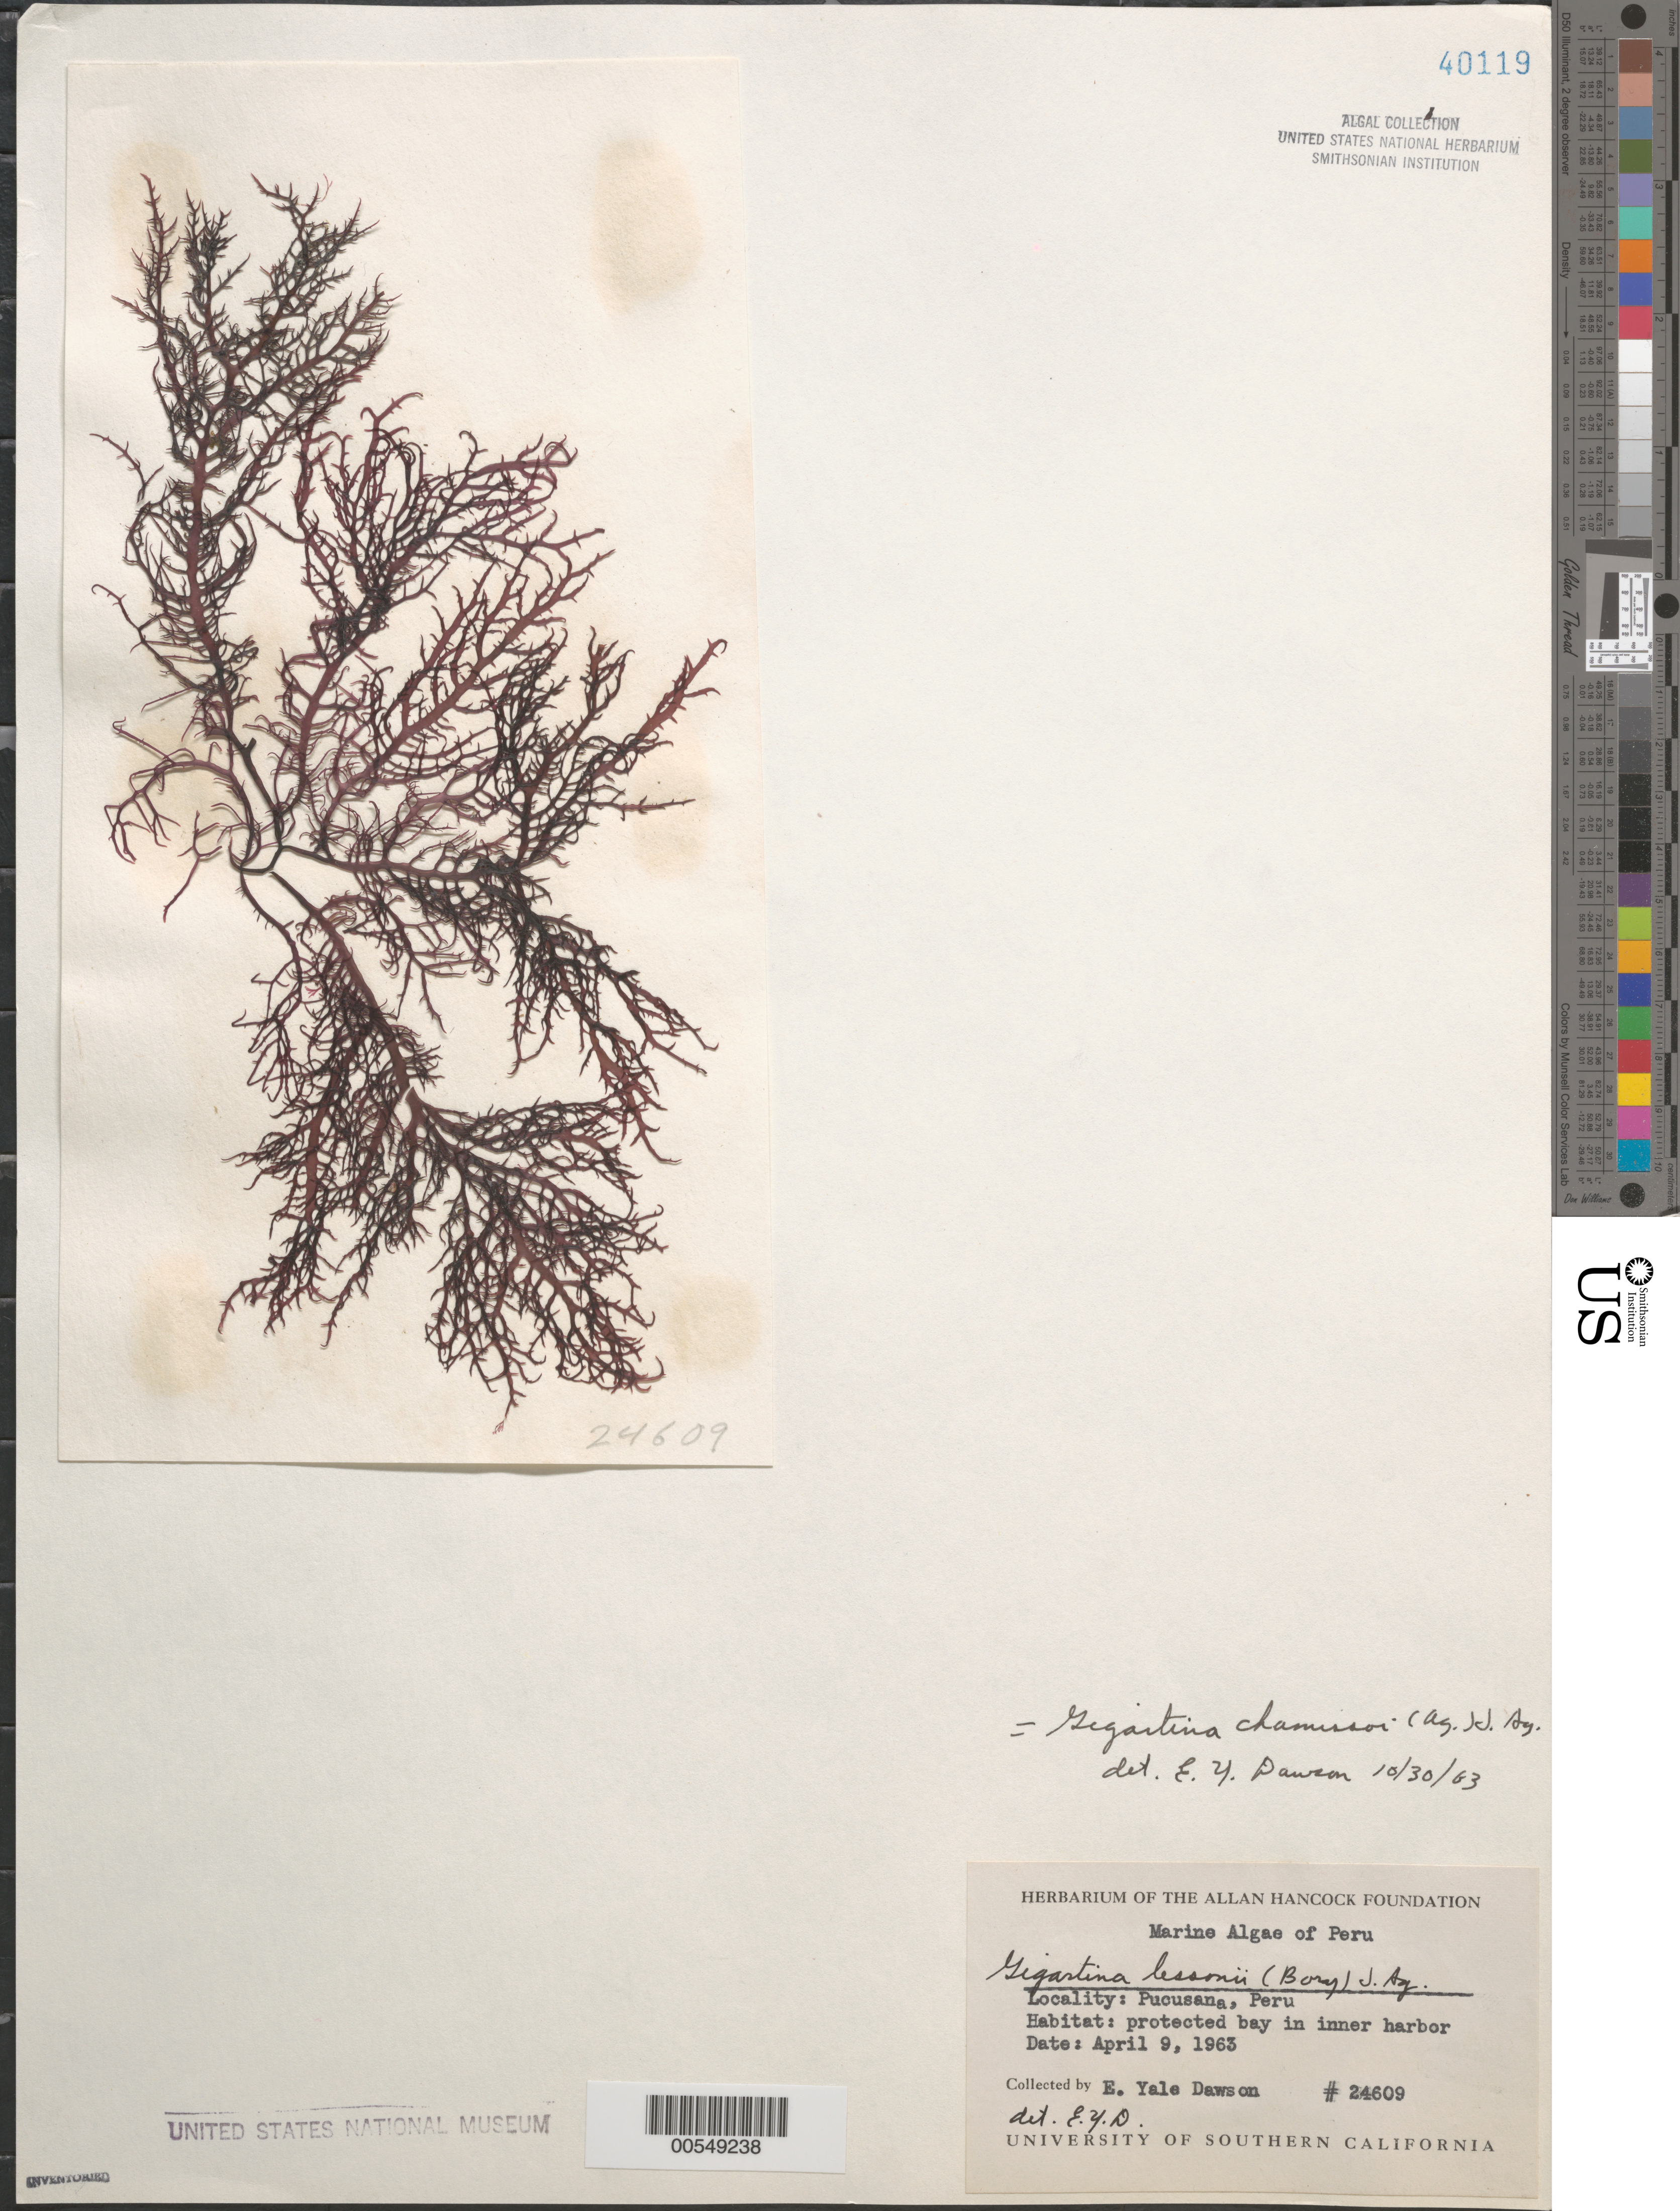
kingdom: Plantae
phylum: Rhodophyta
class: Florideophyceae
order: Gigartinales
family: Gigartinaceae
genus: Chondracanthus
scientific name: Chondracanthus chamissoi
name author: (C. Agardh) Kützing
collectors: E. Y. Dawson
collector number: EYD 24609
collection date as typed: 09 Apr 1963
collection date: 1963-04-09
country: Peru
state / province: Lima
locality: Pucusana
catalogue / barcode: US 40119